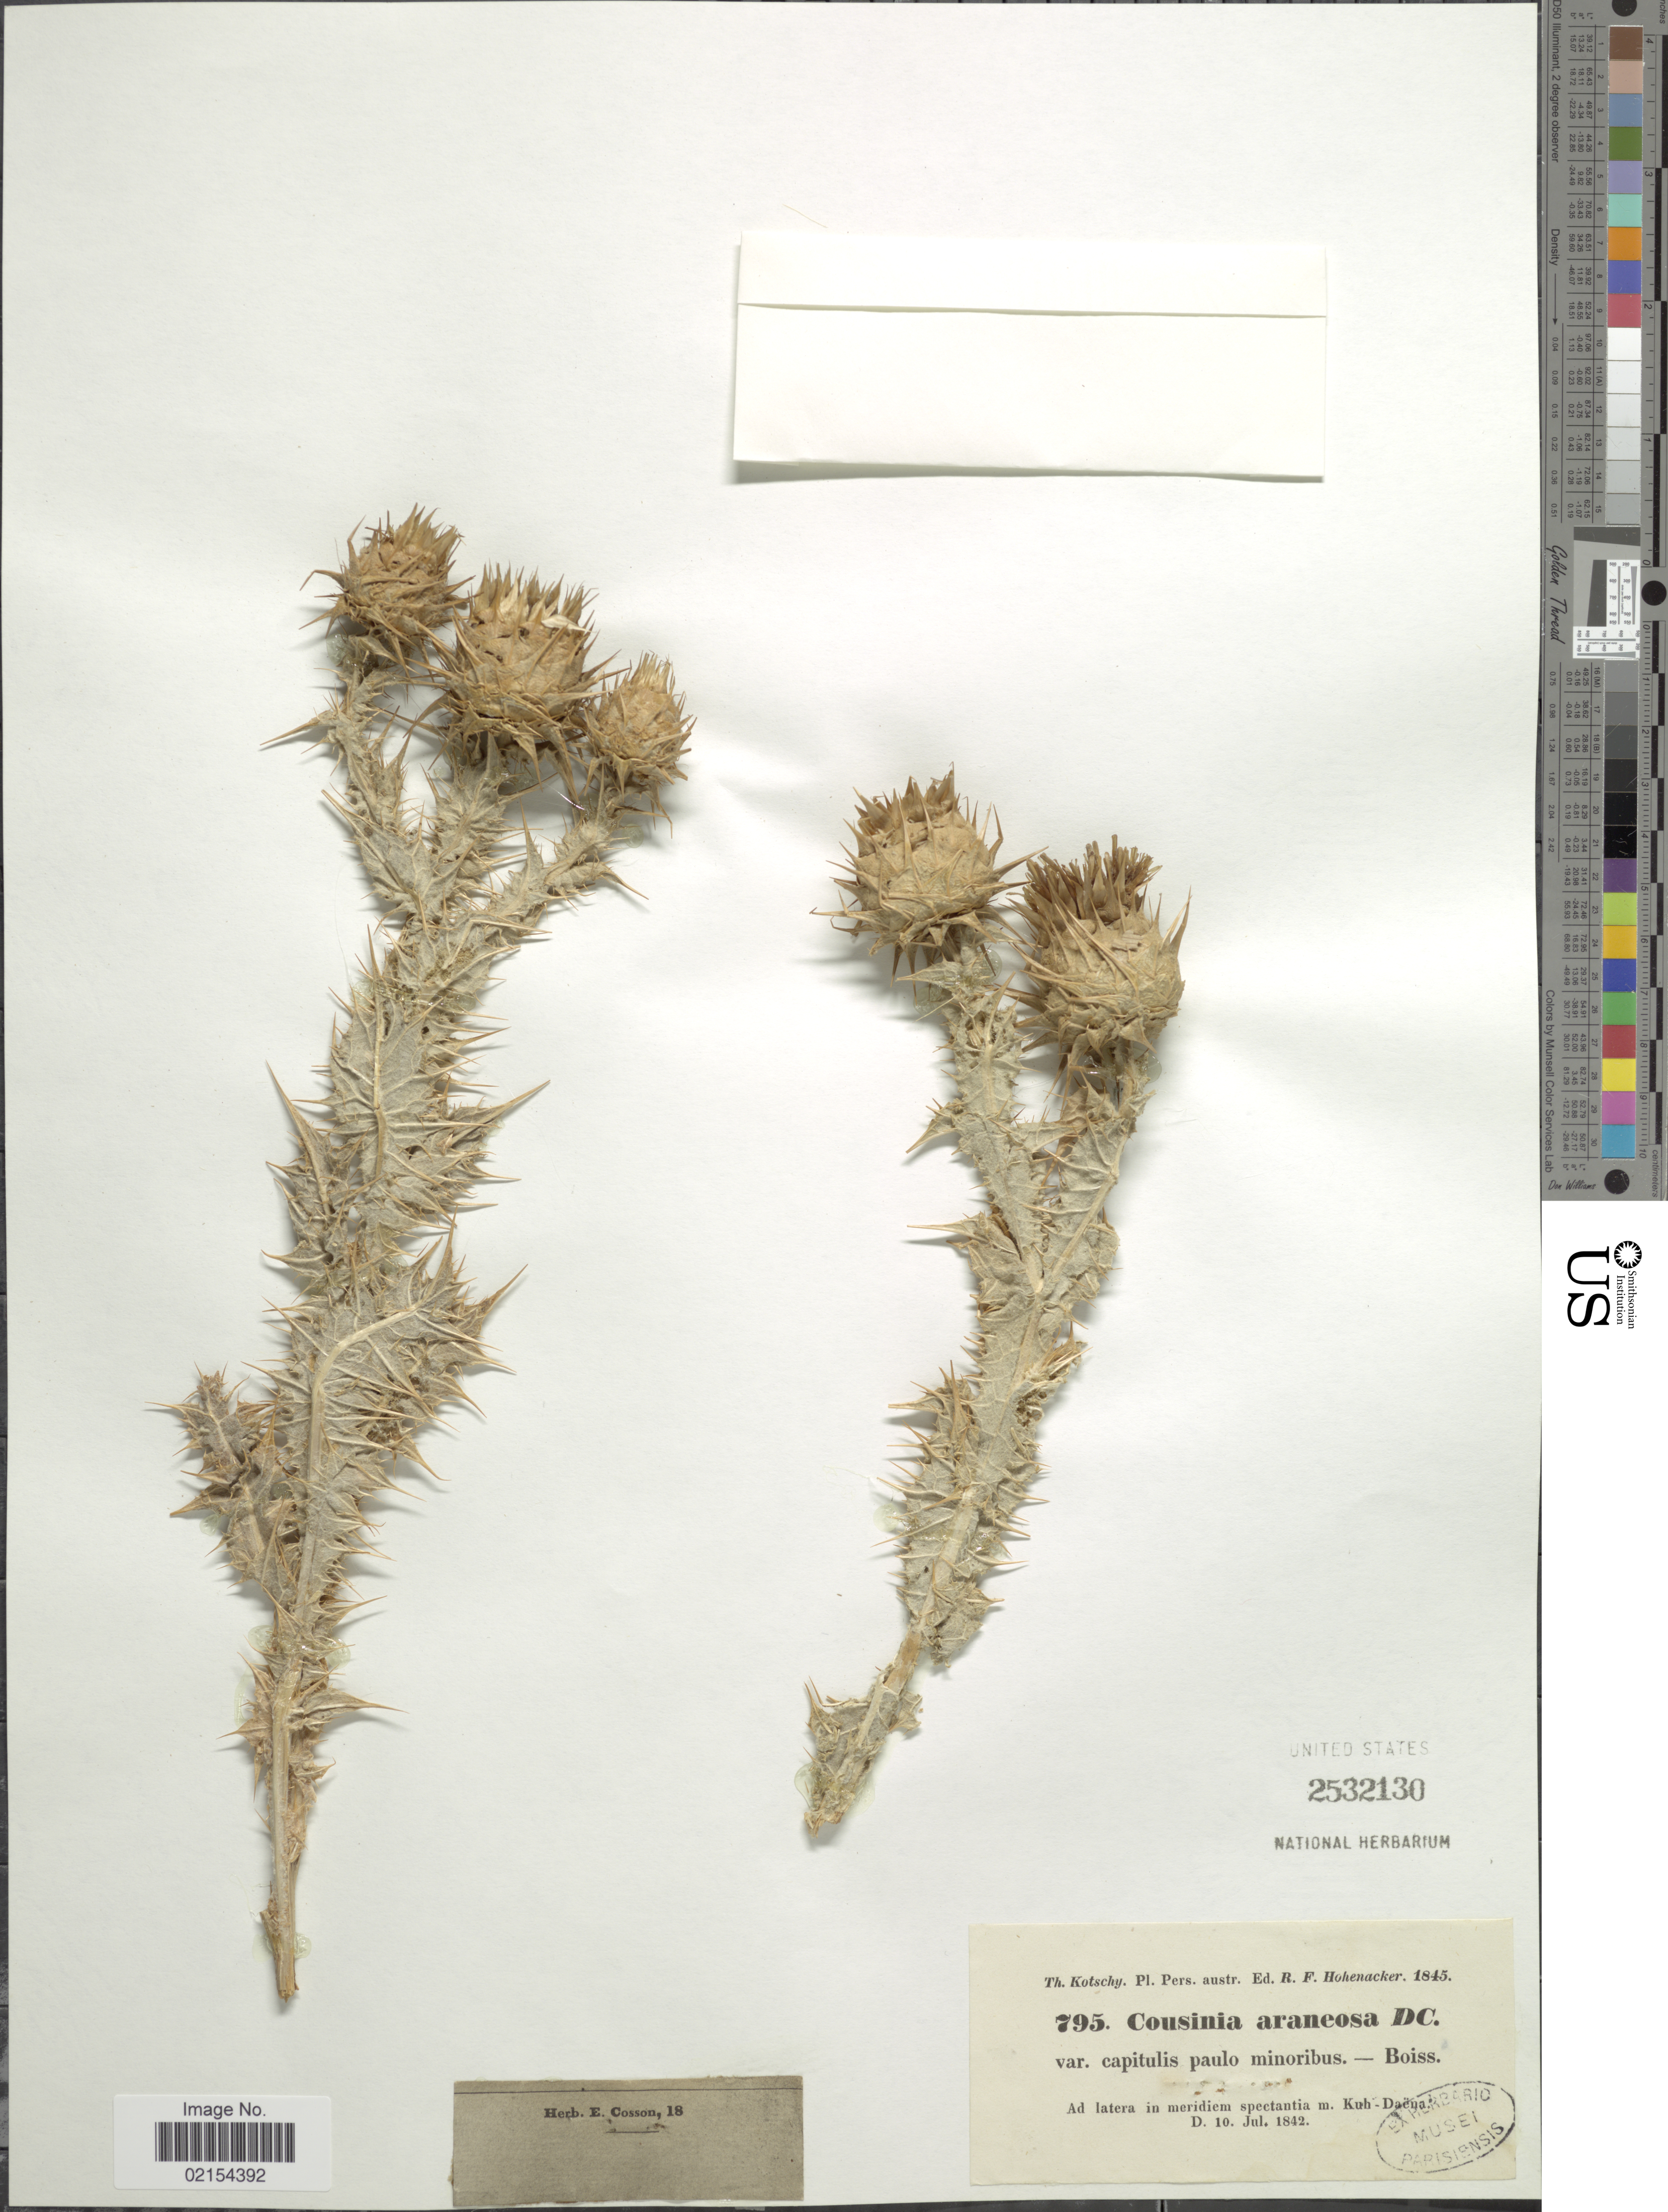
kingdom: Plantae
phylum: Tracheophyta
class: Magnoliopsida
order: Asterales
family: Asteraceae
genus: Cousinia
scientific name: Cousinia araneosa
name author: DC.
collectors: K. G. Kotschy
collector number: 795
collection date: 1842-07-10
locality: As latera in meridiem spectantia m. Kuh-Daena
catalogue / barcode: US 2532130